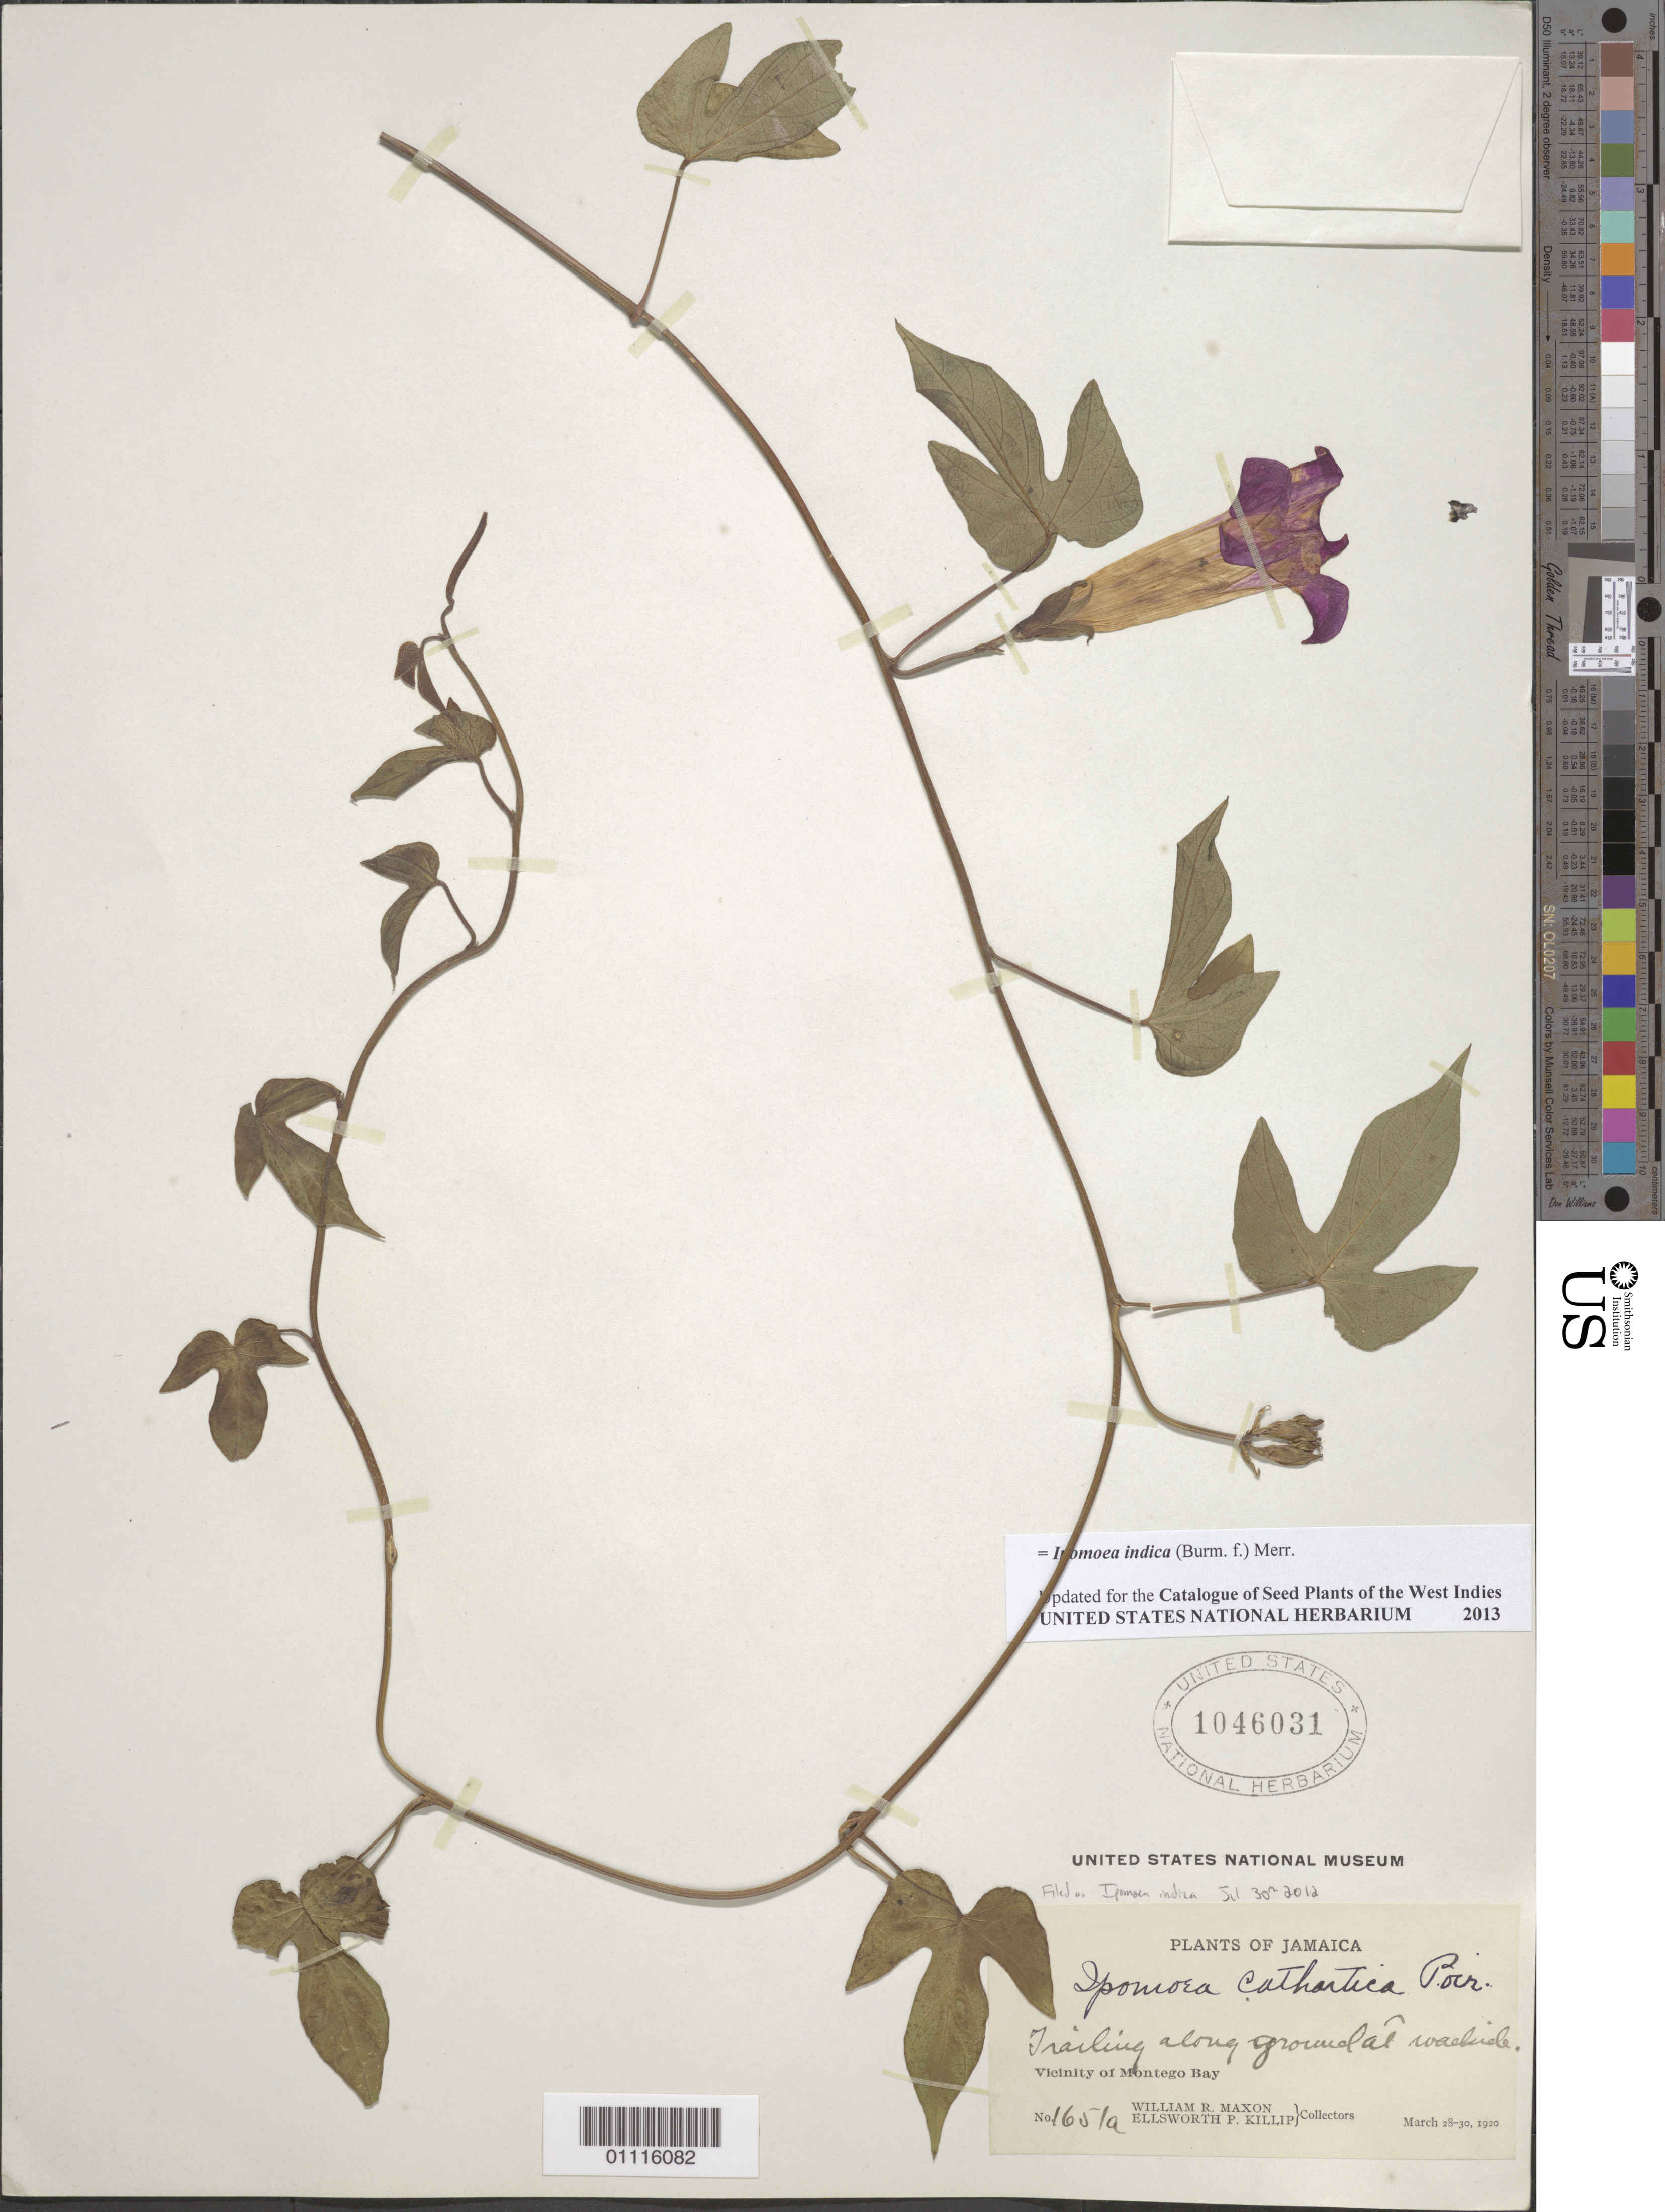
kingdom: Plantae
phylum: Tracheophyta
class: Magnoliopsida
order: Solanales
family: Convolvulaceae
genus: Ipomoea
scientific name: Ipomoea indica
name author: (Burm.) Merr.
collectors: W. R. Maxon & E. P. Killip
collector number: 1651a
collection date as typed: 28 Mar 1920 to 30 Mar 1920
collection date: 1920-03-28/1920-03-30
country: Jamaica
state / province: Saint James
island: Jamaica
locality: Vicinity of Montego Bay. Trailing along ground at roadside.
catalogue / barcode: US 1046031